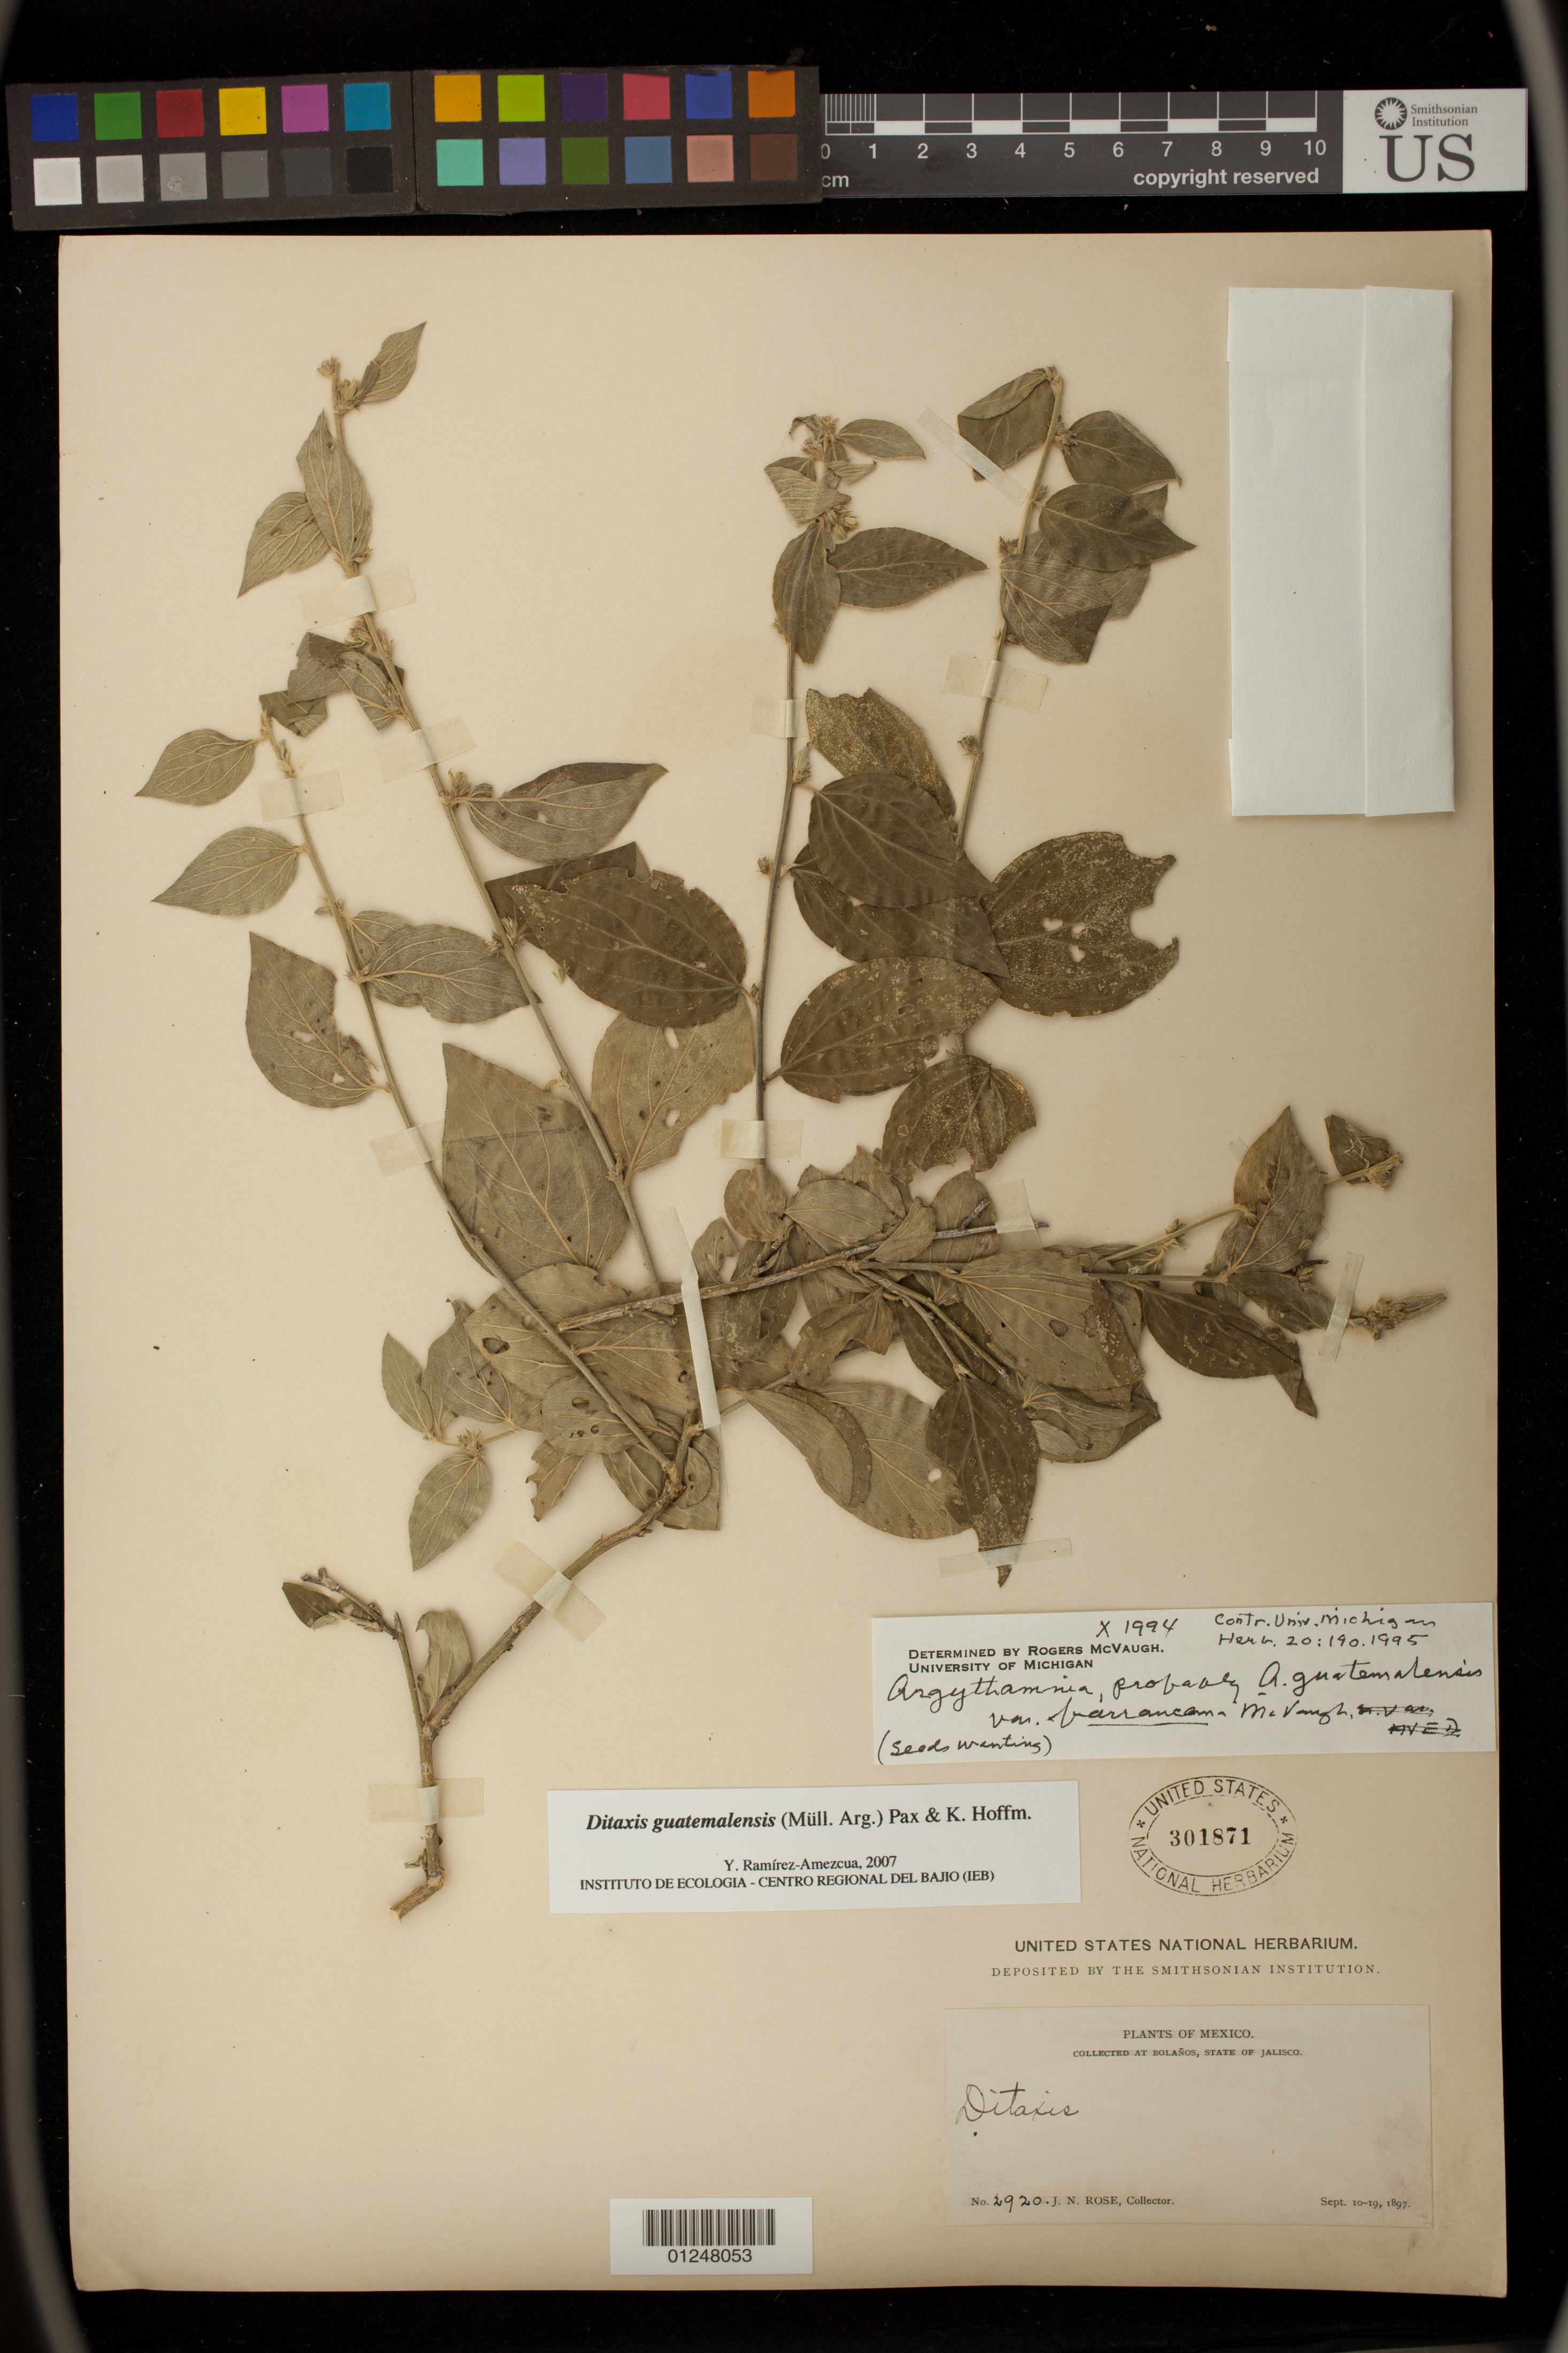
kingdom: Plantae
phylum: Tracheophyta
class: Magnoliopsida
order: Malpighiales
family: Euphorbiaceae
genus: Ditaxis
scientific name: Ditaxis guatemalensis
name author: (Müll. Arg.) Pax & K. Hoffm.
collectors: J. N. Rose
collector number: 2920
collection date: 1897-09-10/1897-09-19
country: Mexico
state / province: Jalisco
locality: Bola±os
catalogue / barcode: US 301871